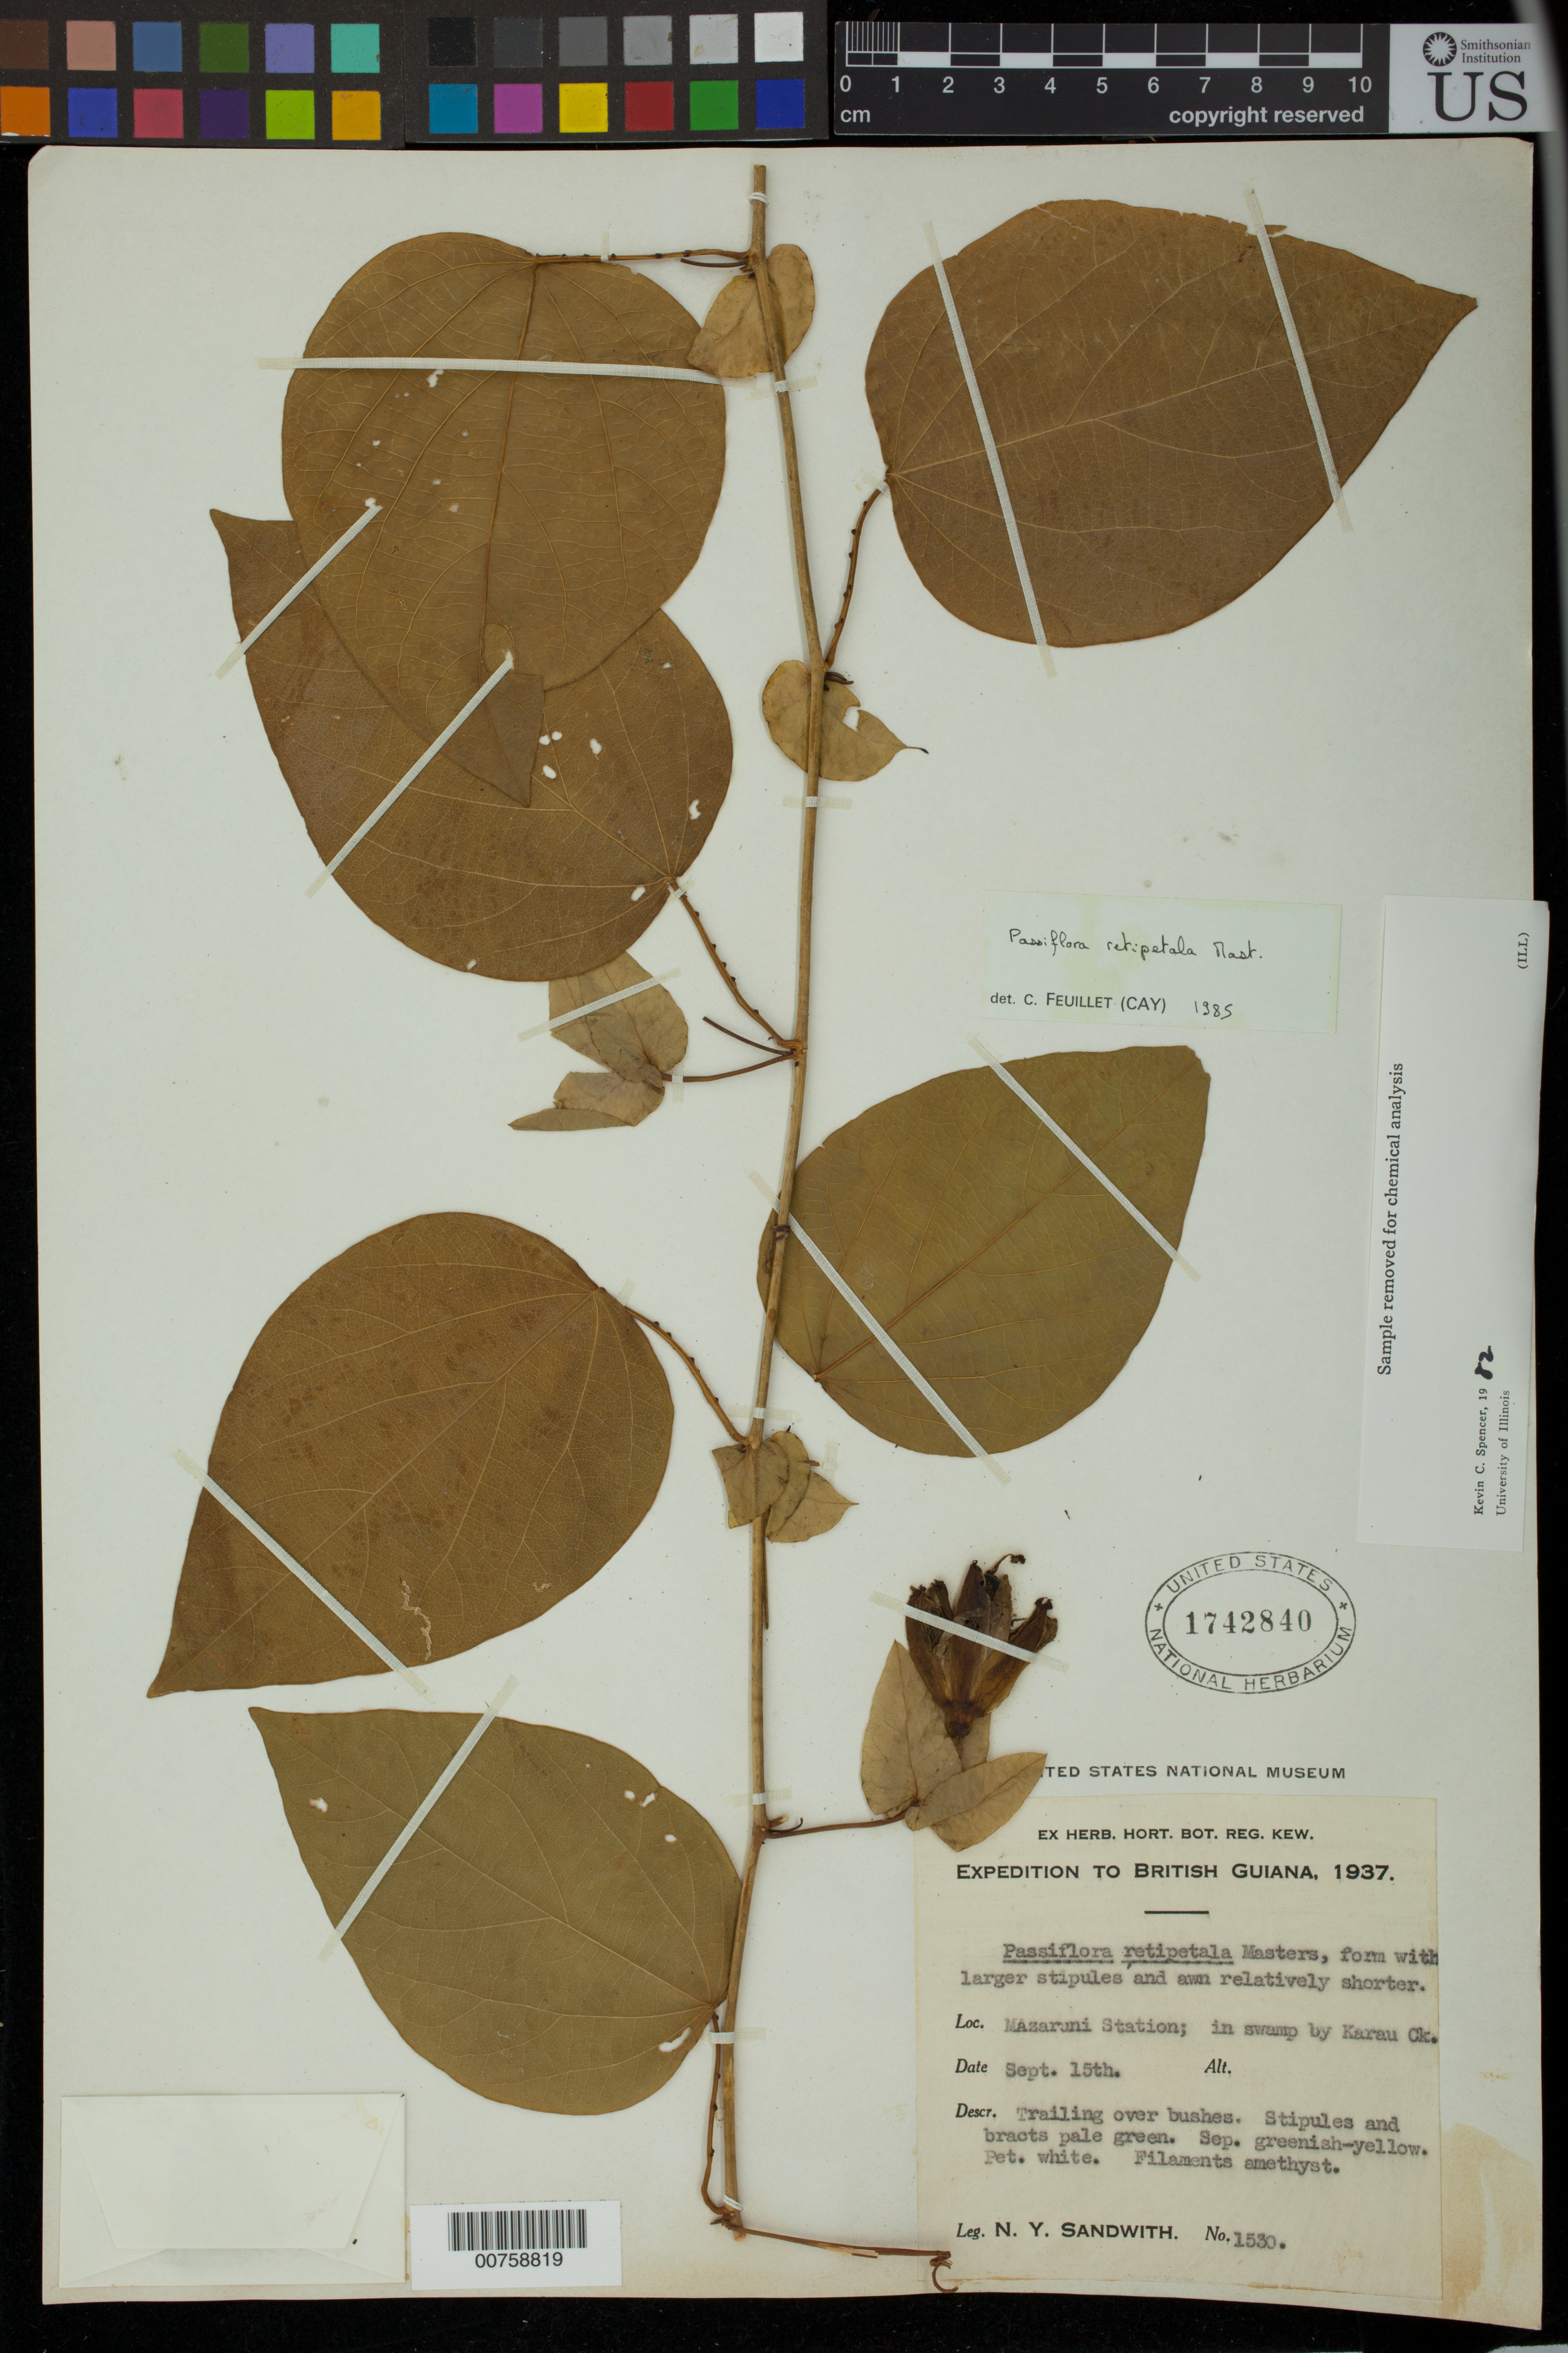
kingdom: Plantae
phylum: Tracheophyta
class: Magnoliopsida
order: Malpighiales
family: Passifloraceae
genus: Passiflora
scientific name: Passiflora retipetala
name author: Mast.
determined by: Feuillet, C.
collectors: N. Y. Sandwith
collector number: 1530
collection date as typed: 15-Sep-37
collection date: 1937-09-15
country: Guyana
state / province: Cuyuni-Mazaruni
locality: Mazaruni Station, Karau Creek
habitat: Swamp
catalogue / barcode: US 1742840